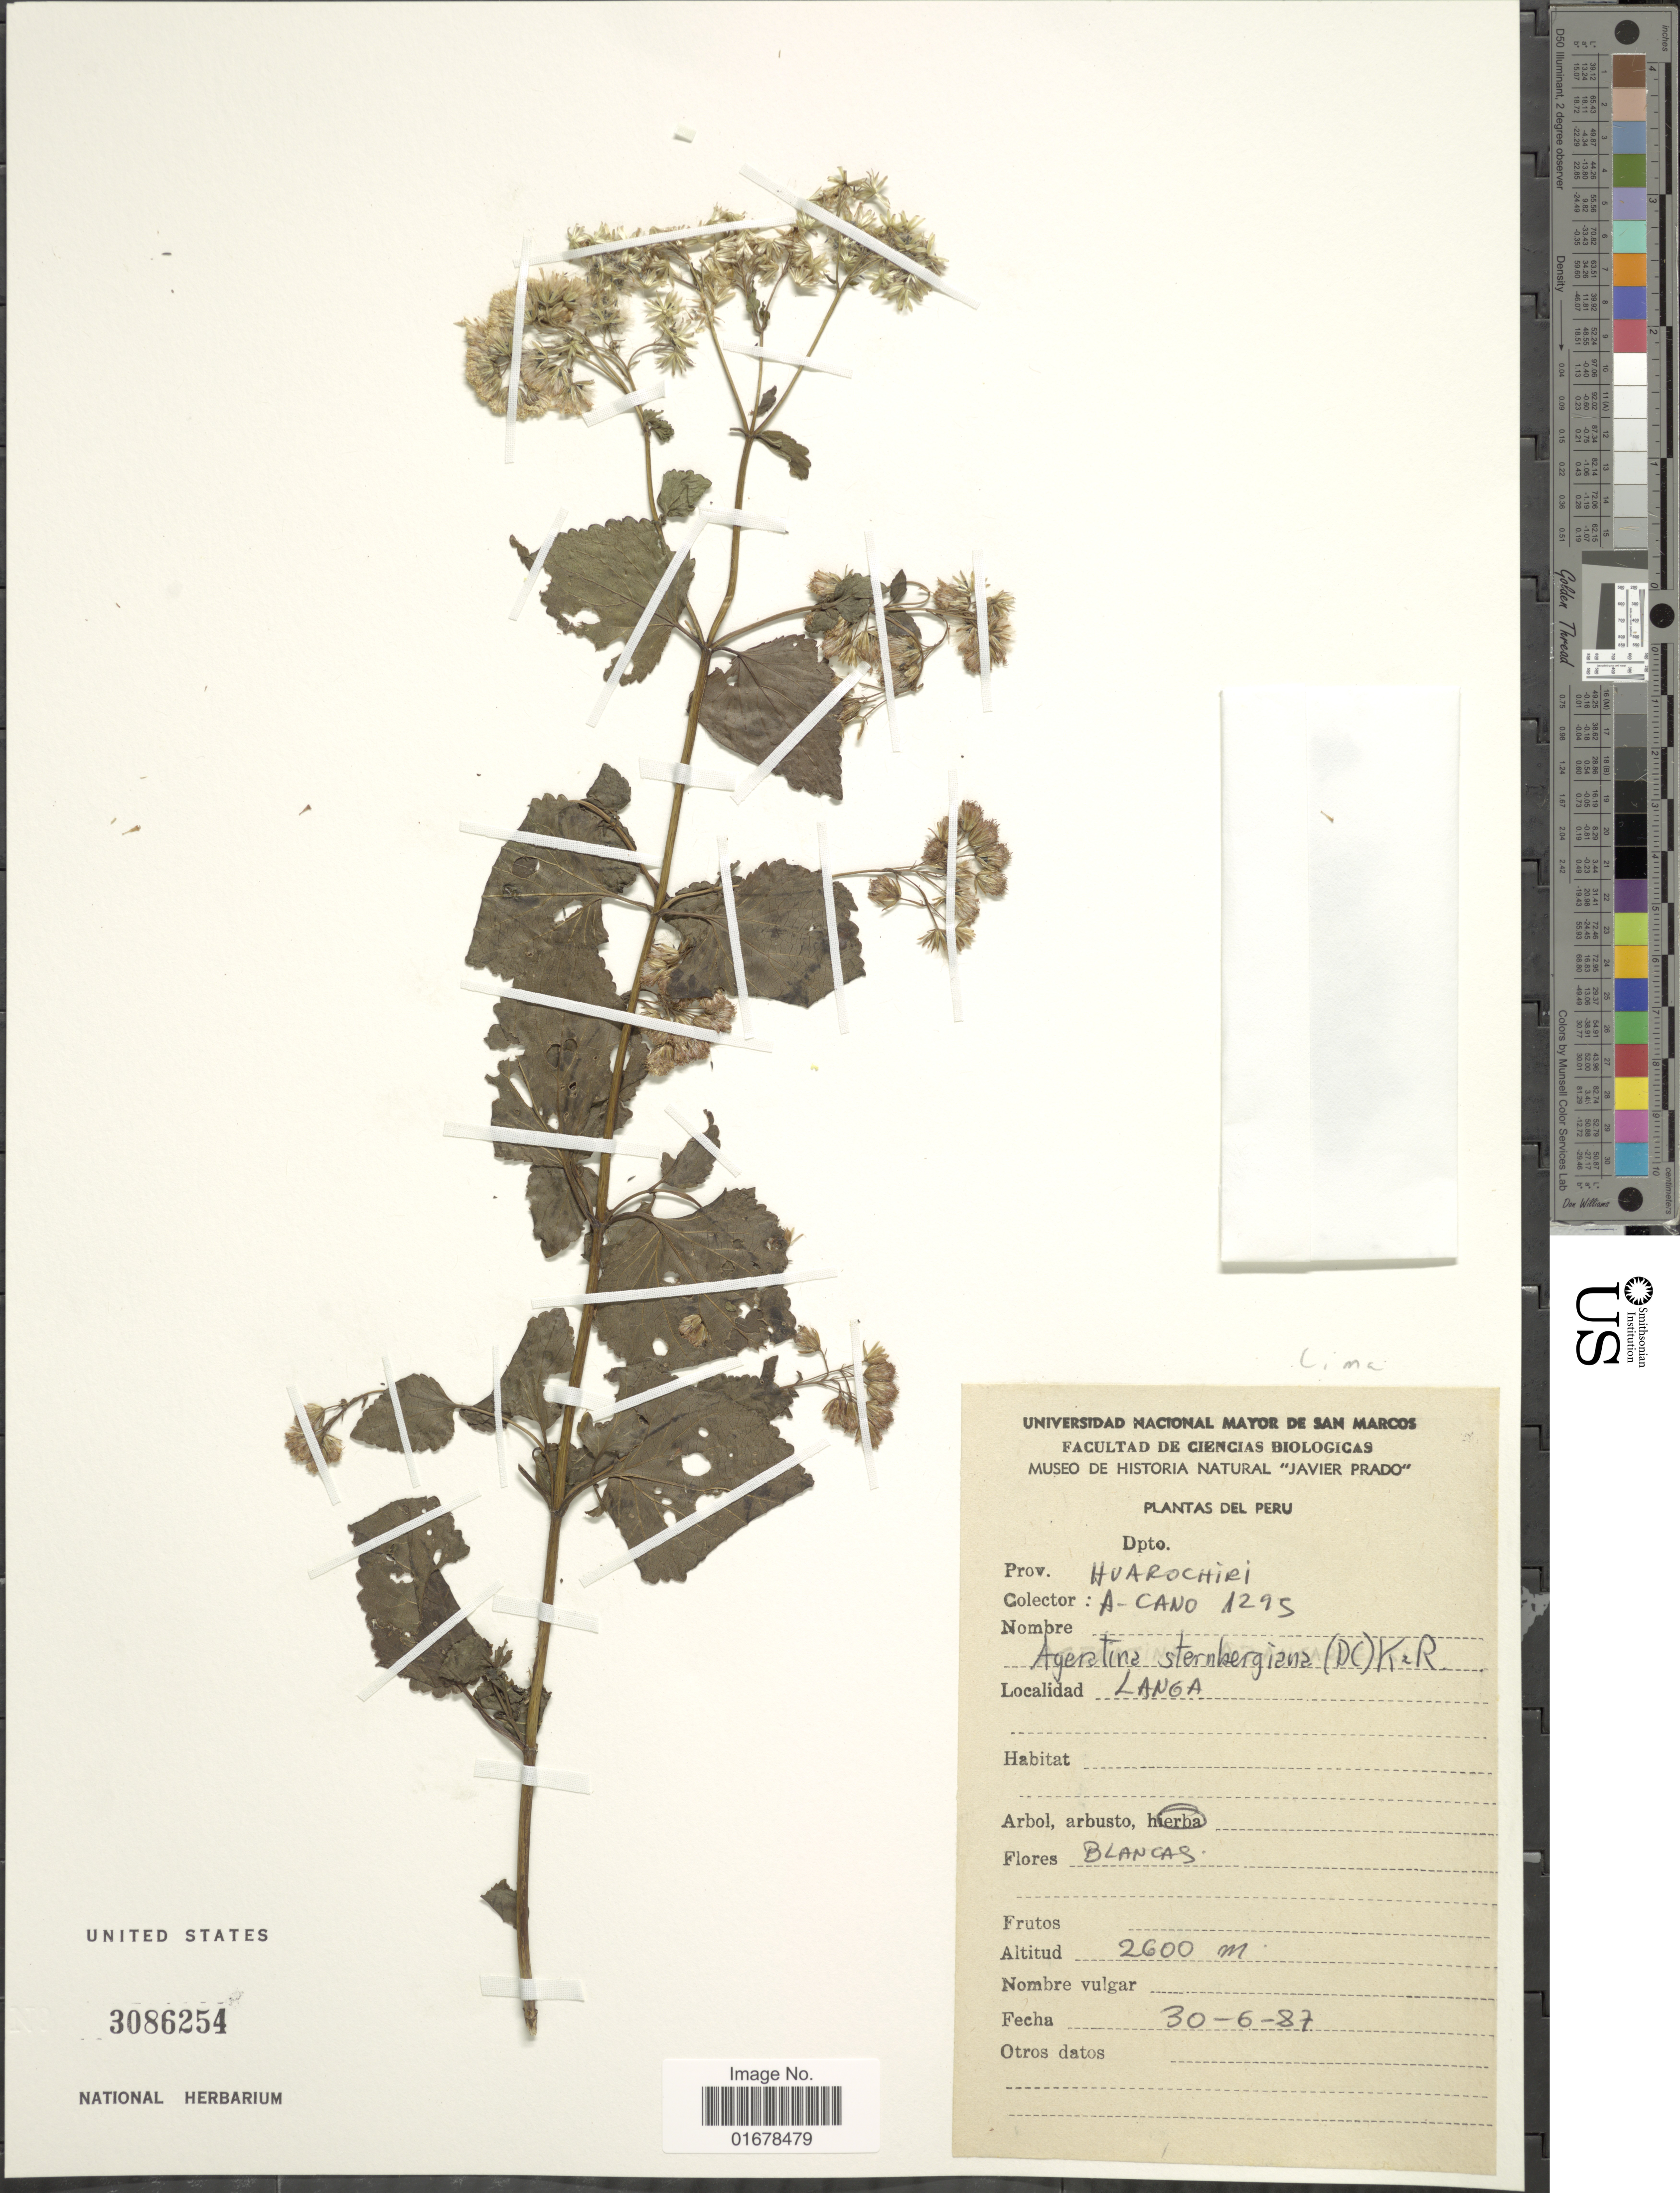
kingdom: Plantae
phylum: Tracheophyta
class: Magnoliopsida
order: Asterales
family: Asteraceae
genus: Ageratina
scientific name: Ageratina sternbergiana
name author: (DC.) R.M. King & H. Rob.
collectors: A. Cano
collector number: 1295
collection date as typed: Transcribed d/m/y: 30/6/87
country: Peru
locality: Prov. Huarochiri, Langa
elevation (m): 2600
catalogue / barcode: US 3086254